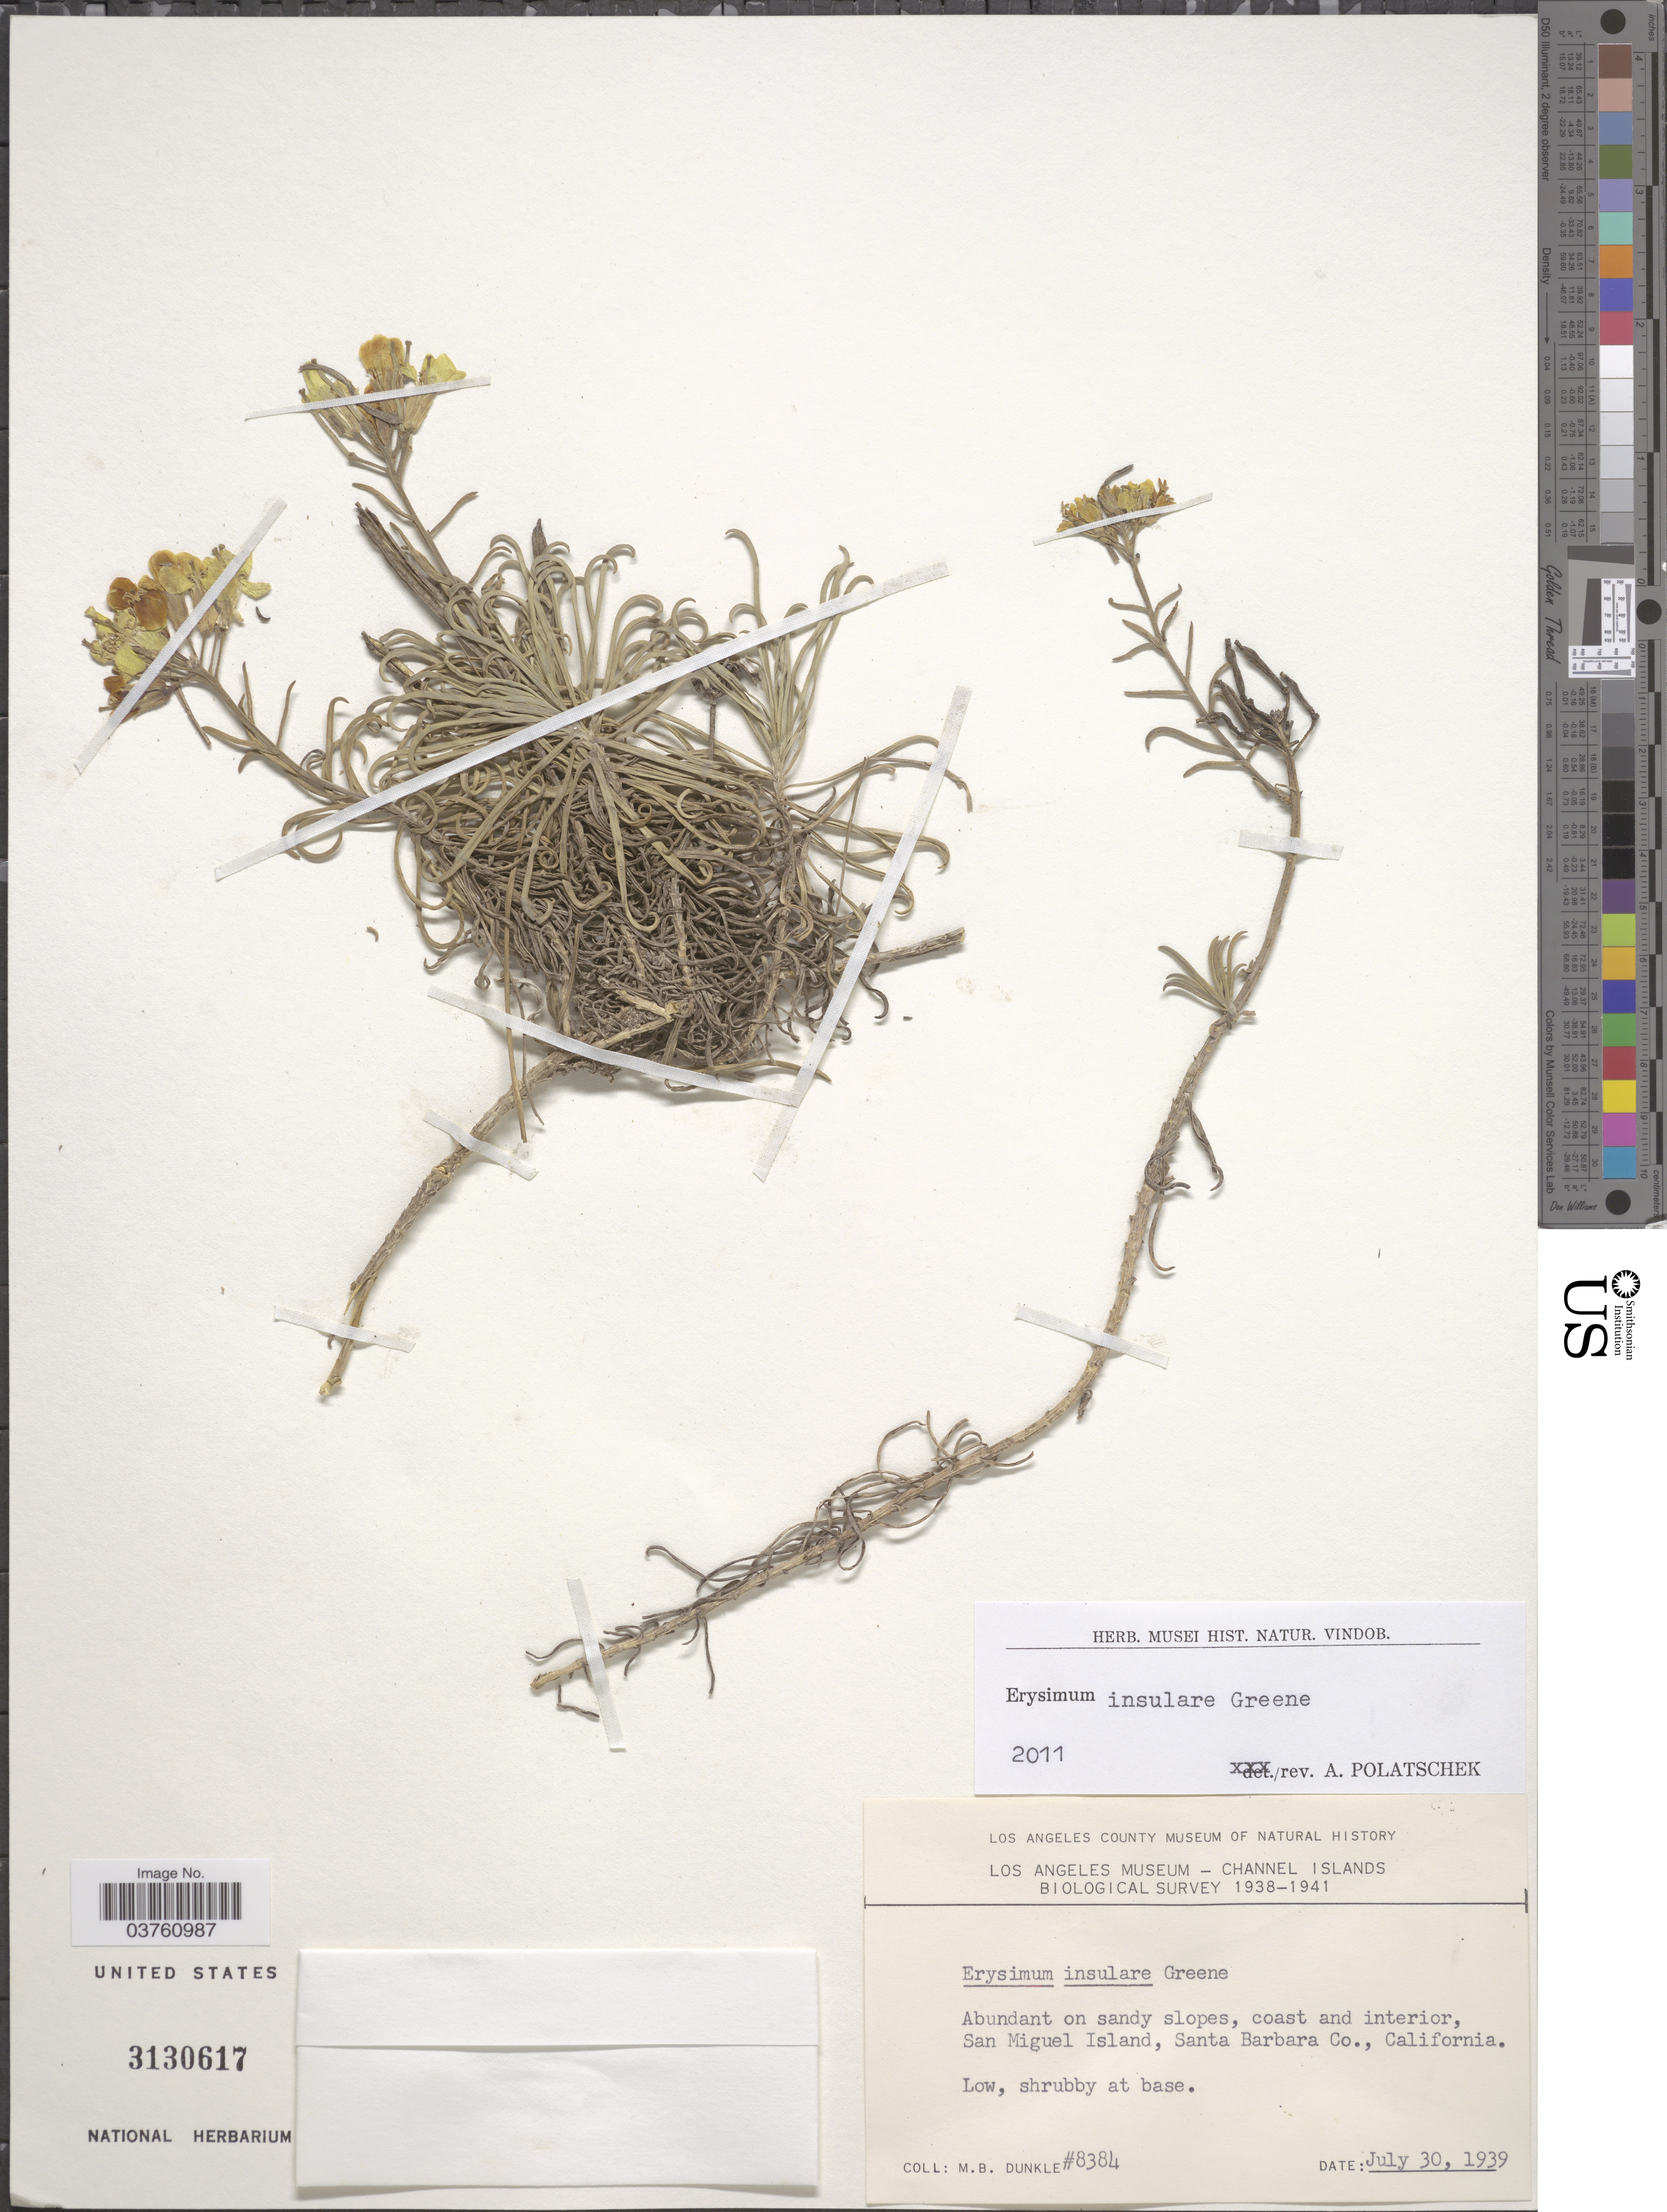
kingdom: Plantae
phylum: Tracheophyta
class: Magnoliopsida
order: Brassicales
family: Brassicaceae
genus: Erysimum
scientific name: Erysimum insulare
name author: Greene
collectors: M. Dunkle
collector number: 8384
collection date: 1939-07-30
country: United States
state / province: California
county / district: Santa Barbara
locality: San Miguel Island, Santa Barbara Co.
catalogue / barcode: US 3130617